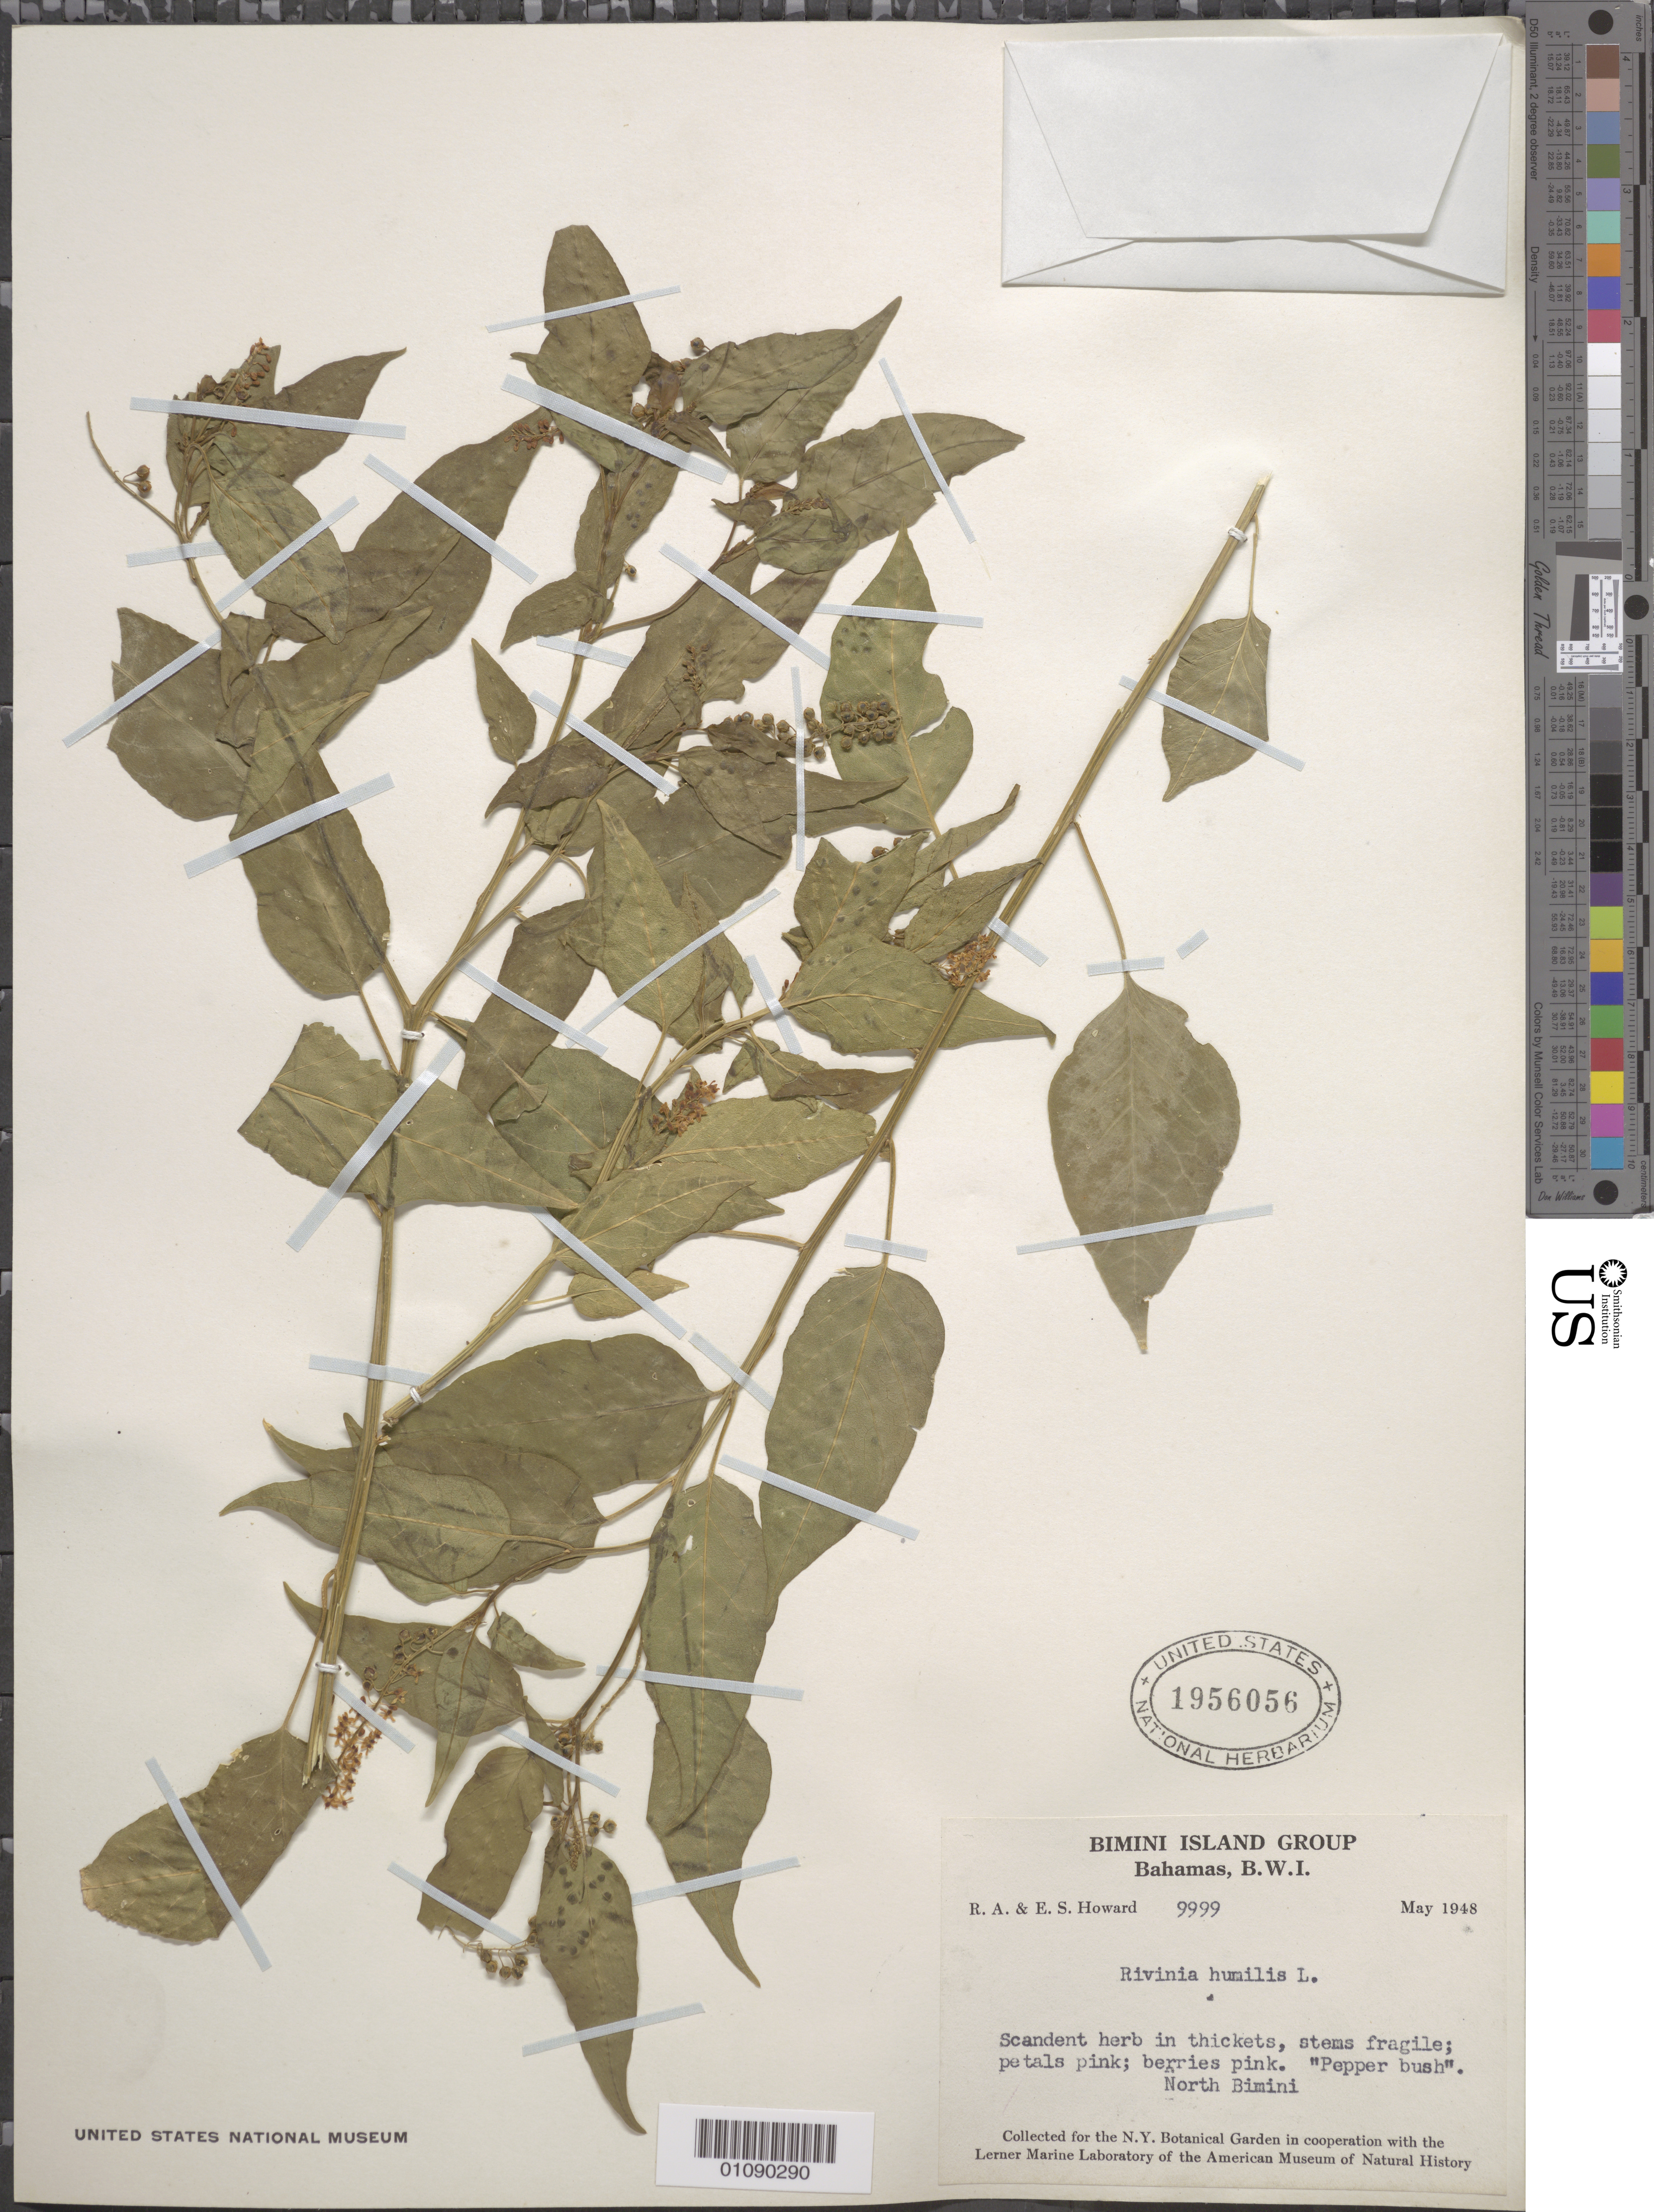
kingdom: Plantae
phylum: Tracheophyta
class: Magnoliopsida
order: Caryophyllales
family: Phytolaccaceae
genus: Rivina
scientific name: Rivina humilis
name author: L.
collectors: R. A. Howard & E. S. Howard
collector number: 9999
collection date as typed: May 1948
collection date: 1948-05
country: Bahamas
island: North Bimini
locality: North Bimini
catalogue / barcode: US 1956056